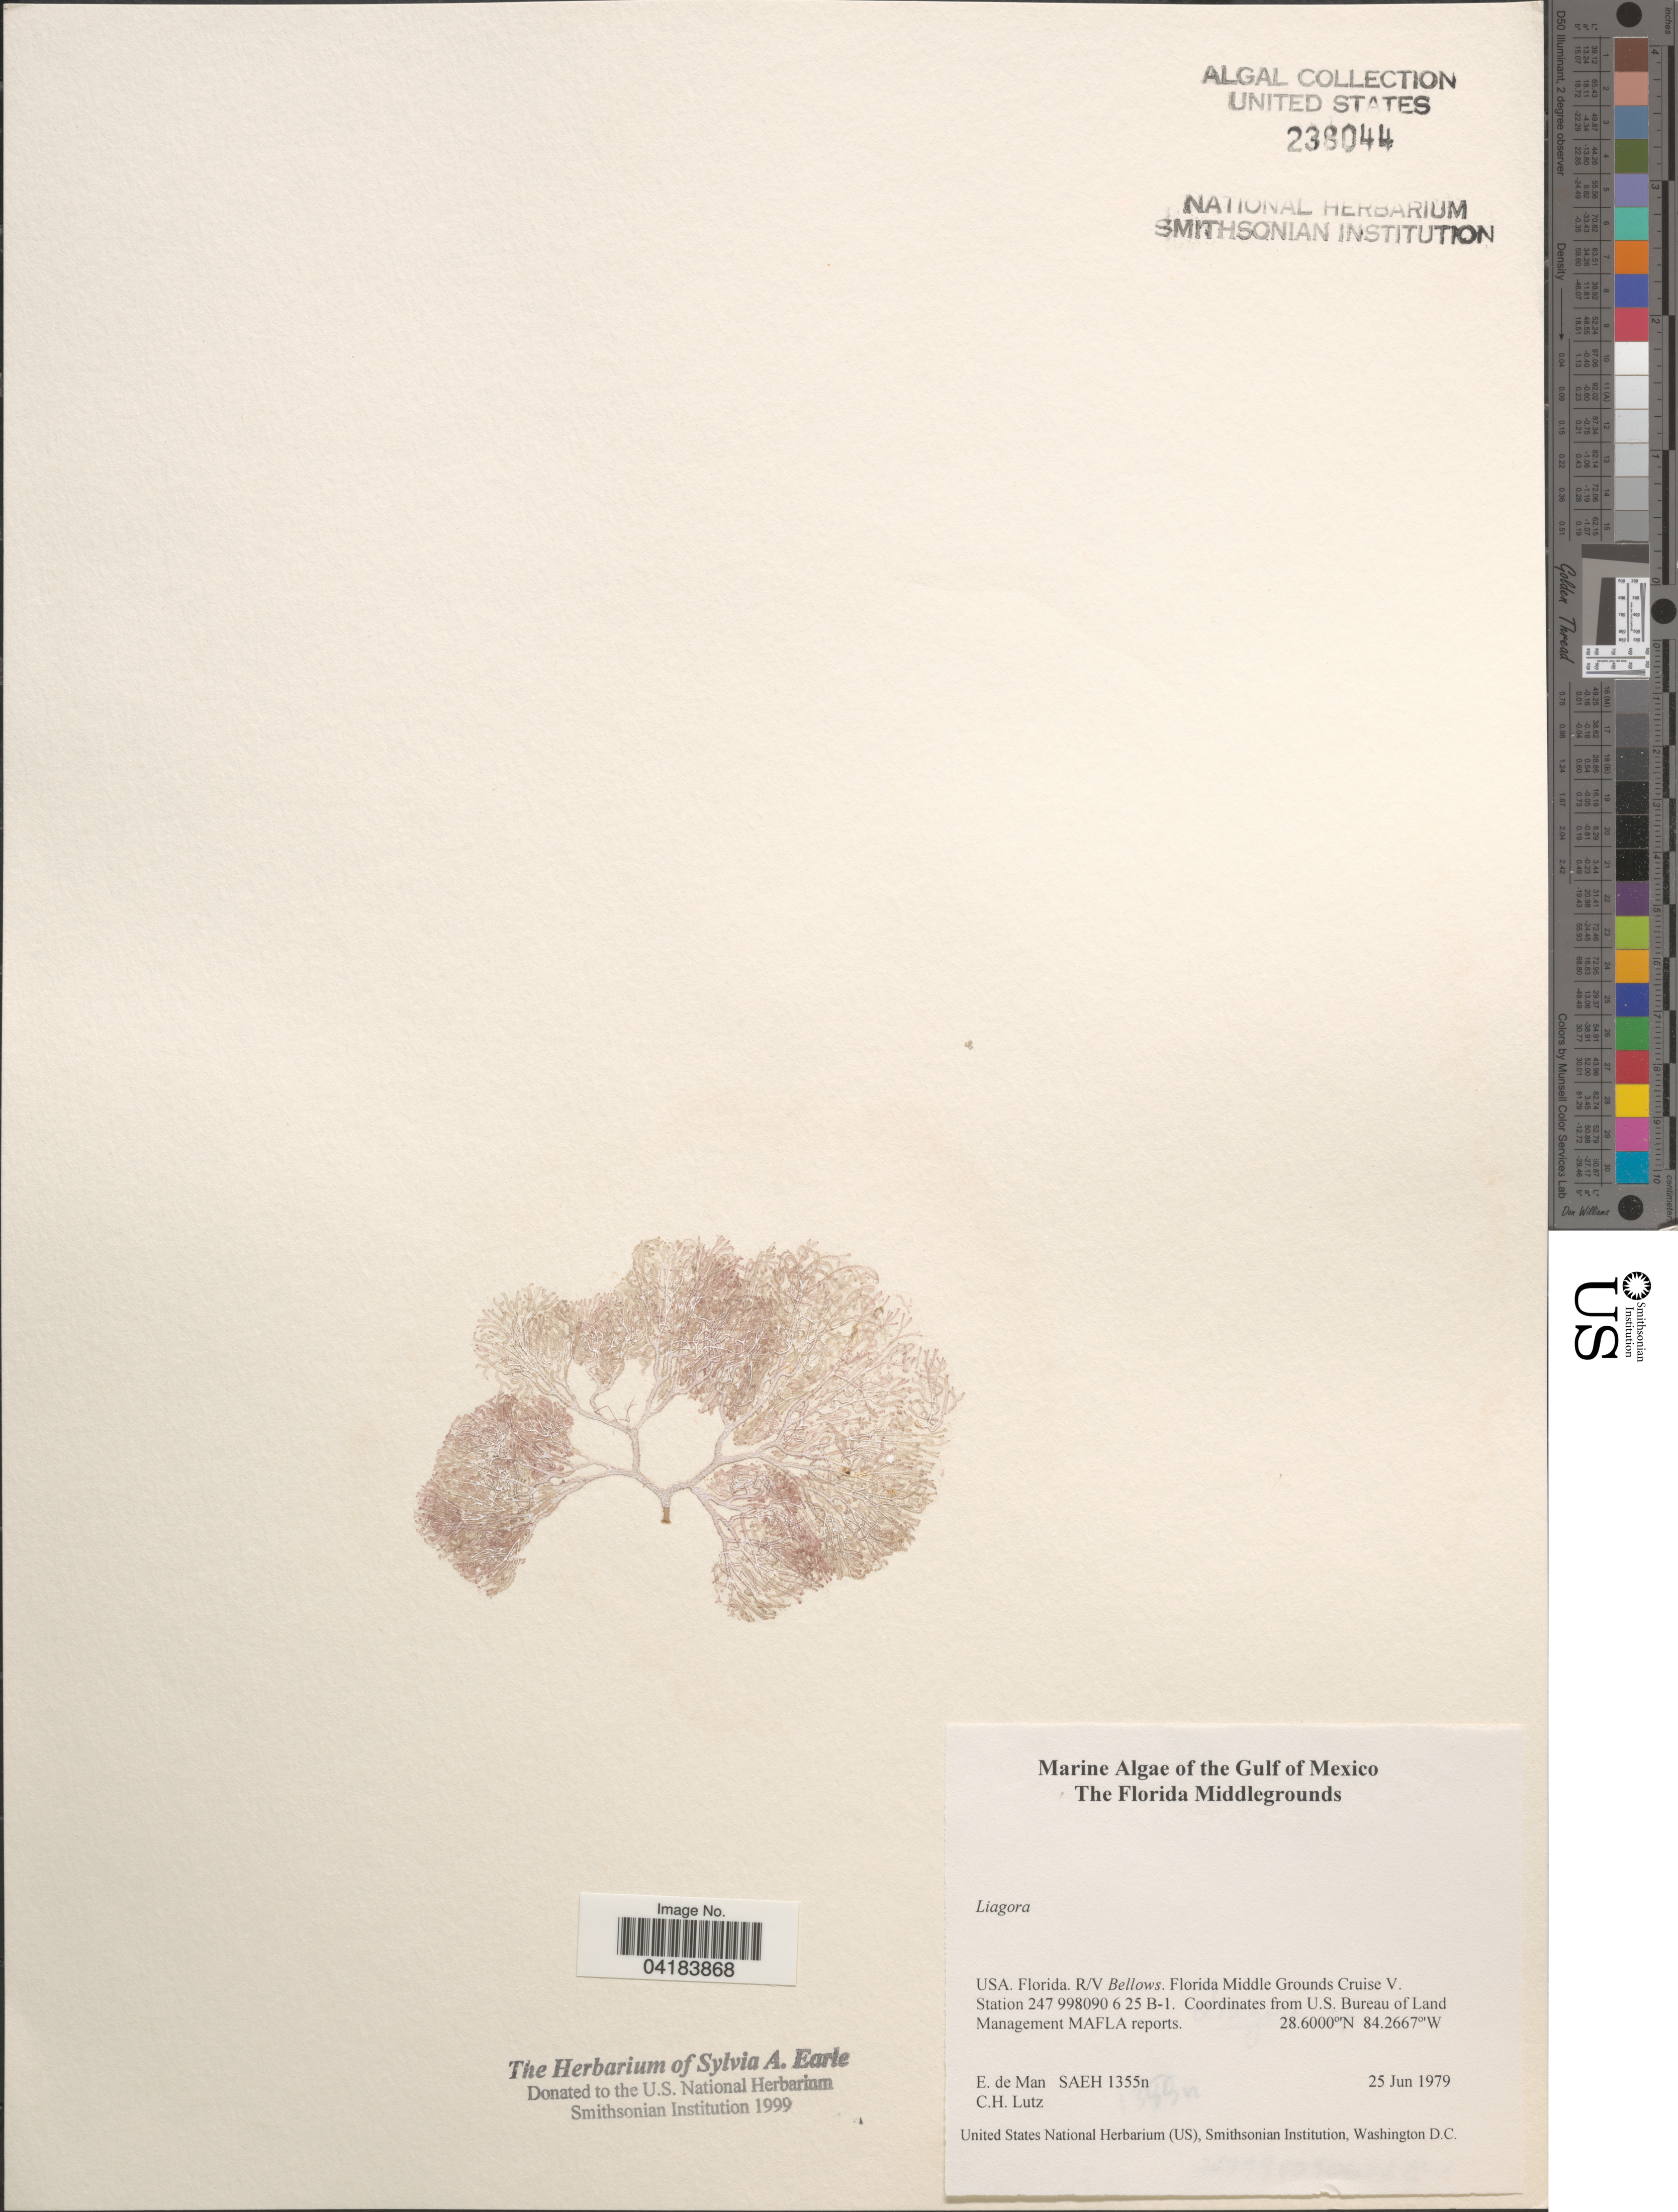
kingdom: Plantae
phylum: Rhodophyta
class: Florideophyceae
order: Nemaliales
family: Liagoraceae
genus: Liagora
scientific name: Liagora sp.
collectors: E. de Man & C. Lutz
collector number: SAEH1355n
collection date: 1979-06-25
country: United States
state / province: Florida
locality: Gulf of Mexico. R/V Bellows. Florida Middle Grounds Cruise V. Station 247 998090 6 25 B-1.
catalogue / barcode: US 238044